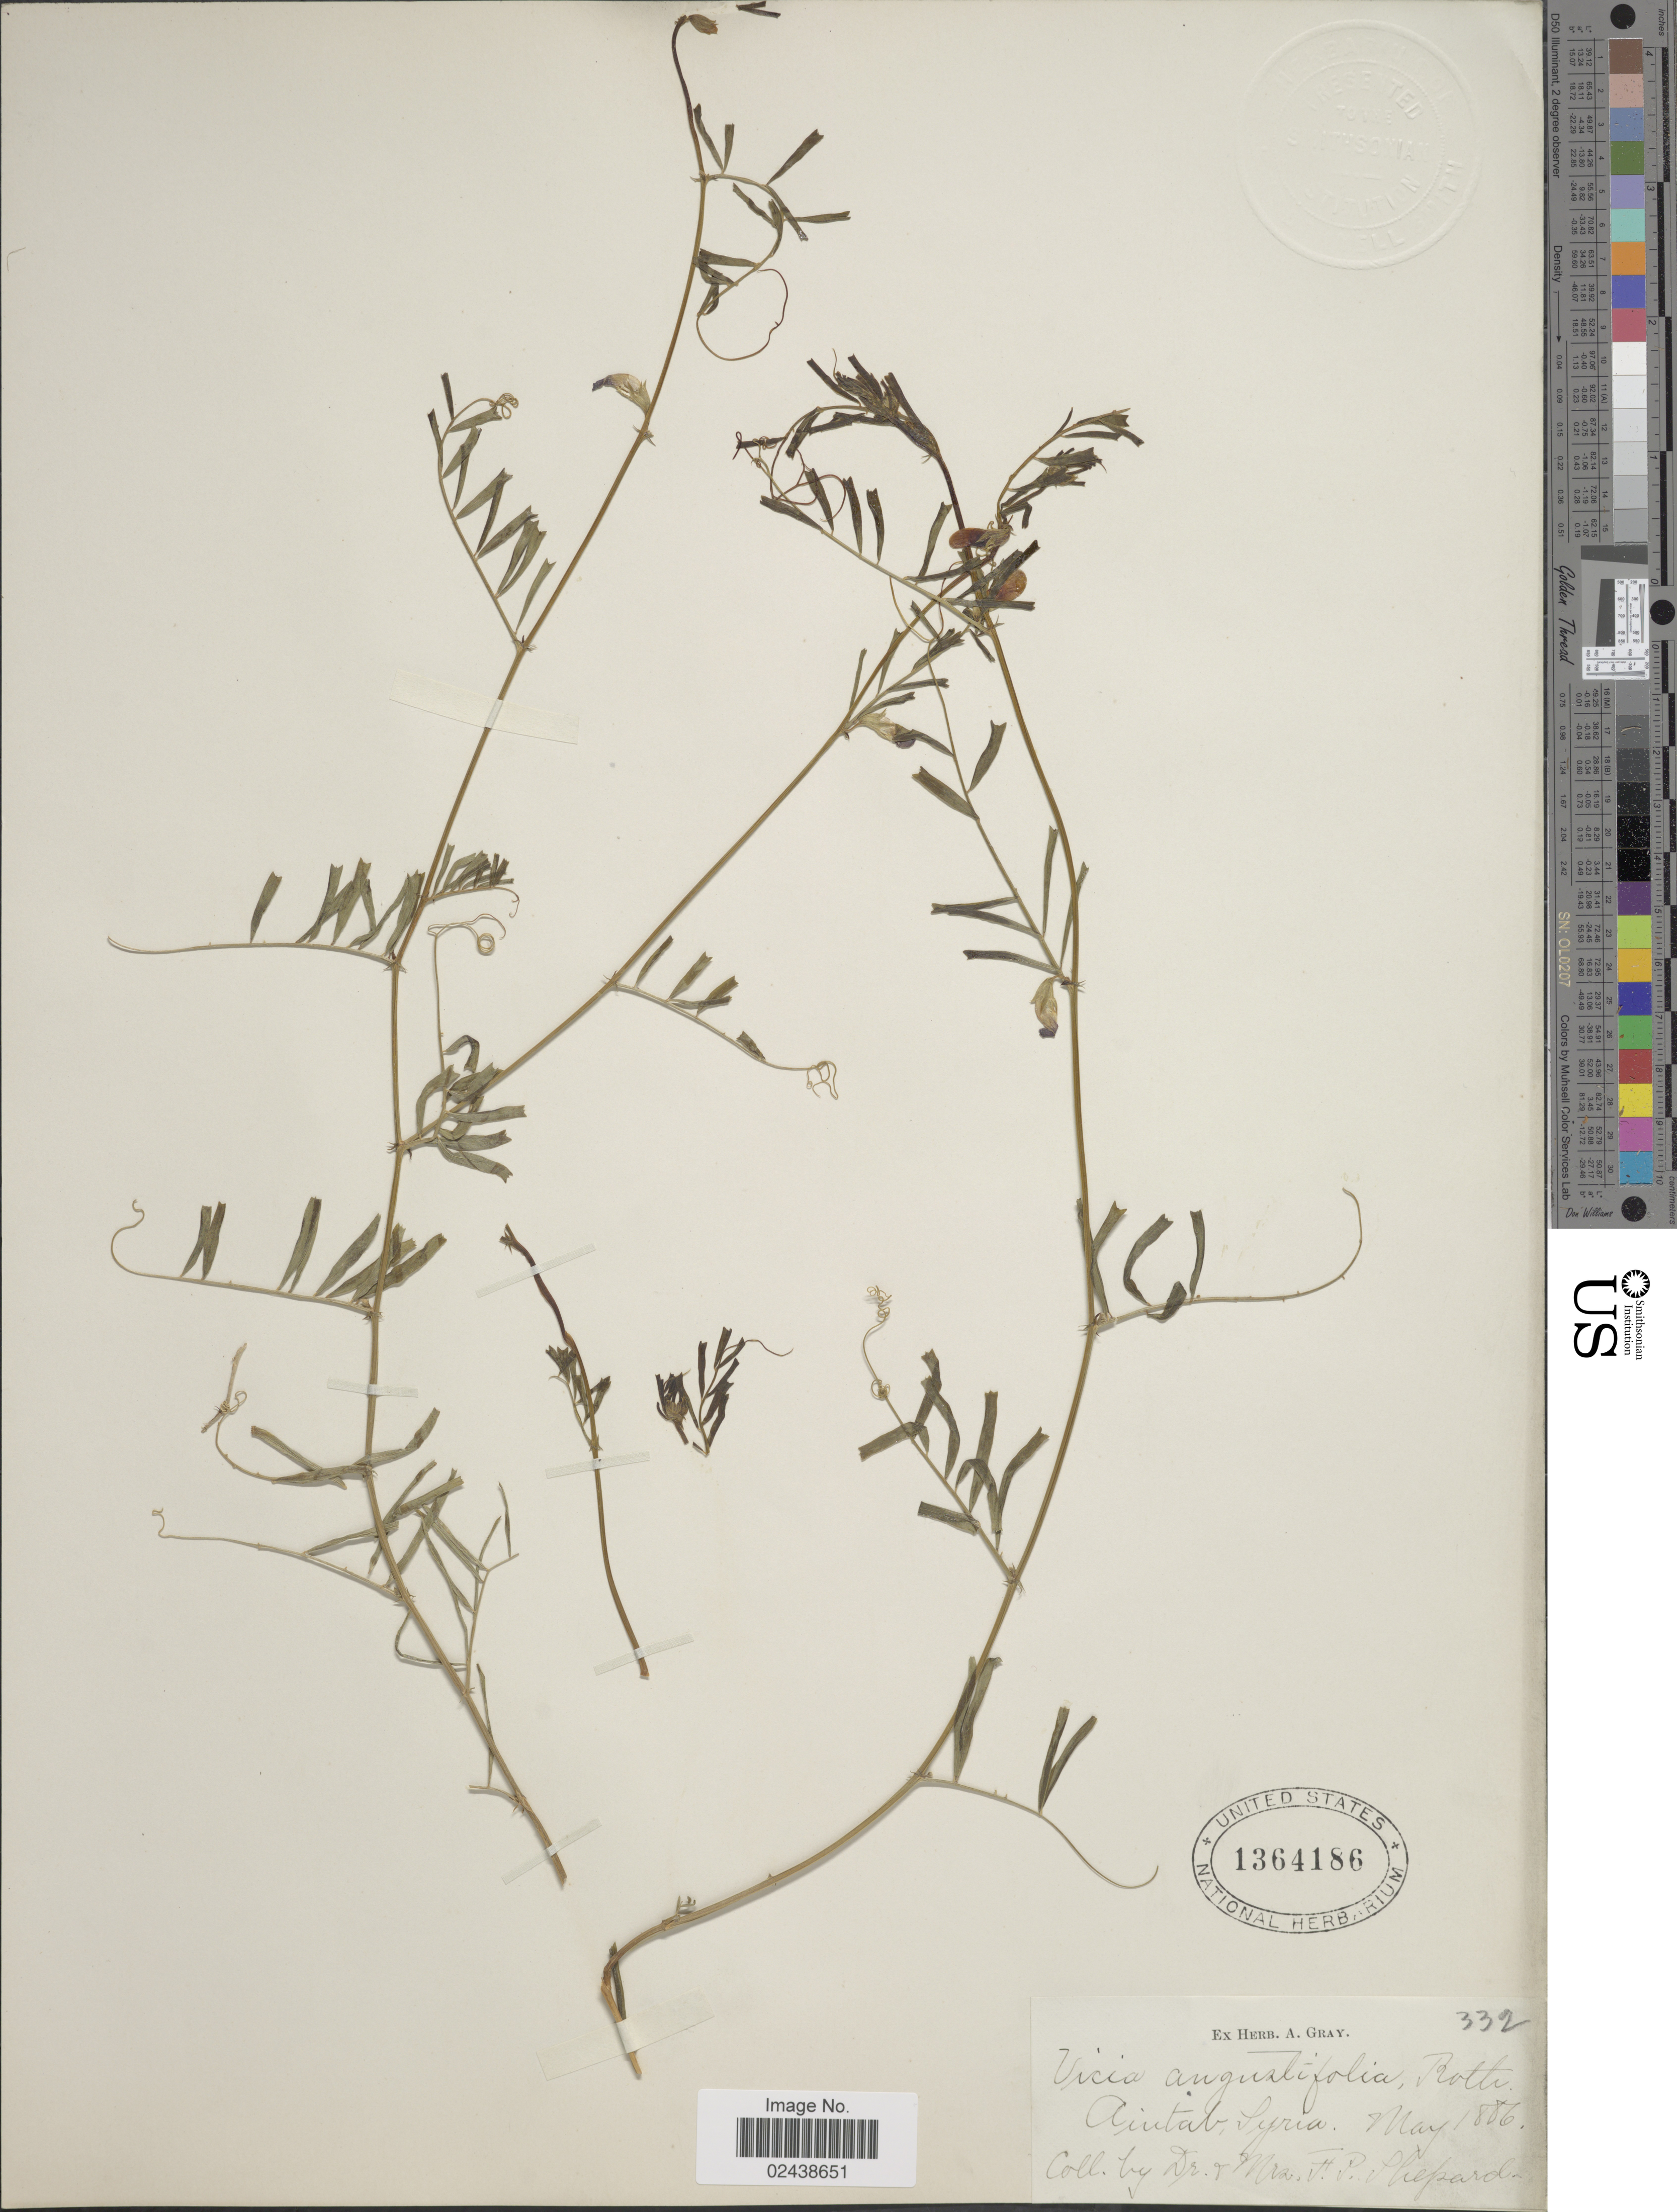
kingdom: Plantae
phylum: Tracheophyta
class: Magnoliopsida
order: Fabales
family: Fabaceae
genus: Vicia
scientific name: Vicia angustifolia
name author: L.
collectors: F. P. Shepard & Mrs. Shepard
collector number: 332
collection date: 1886-05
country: Syria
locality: Aintab.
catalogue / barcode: US 1364186